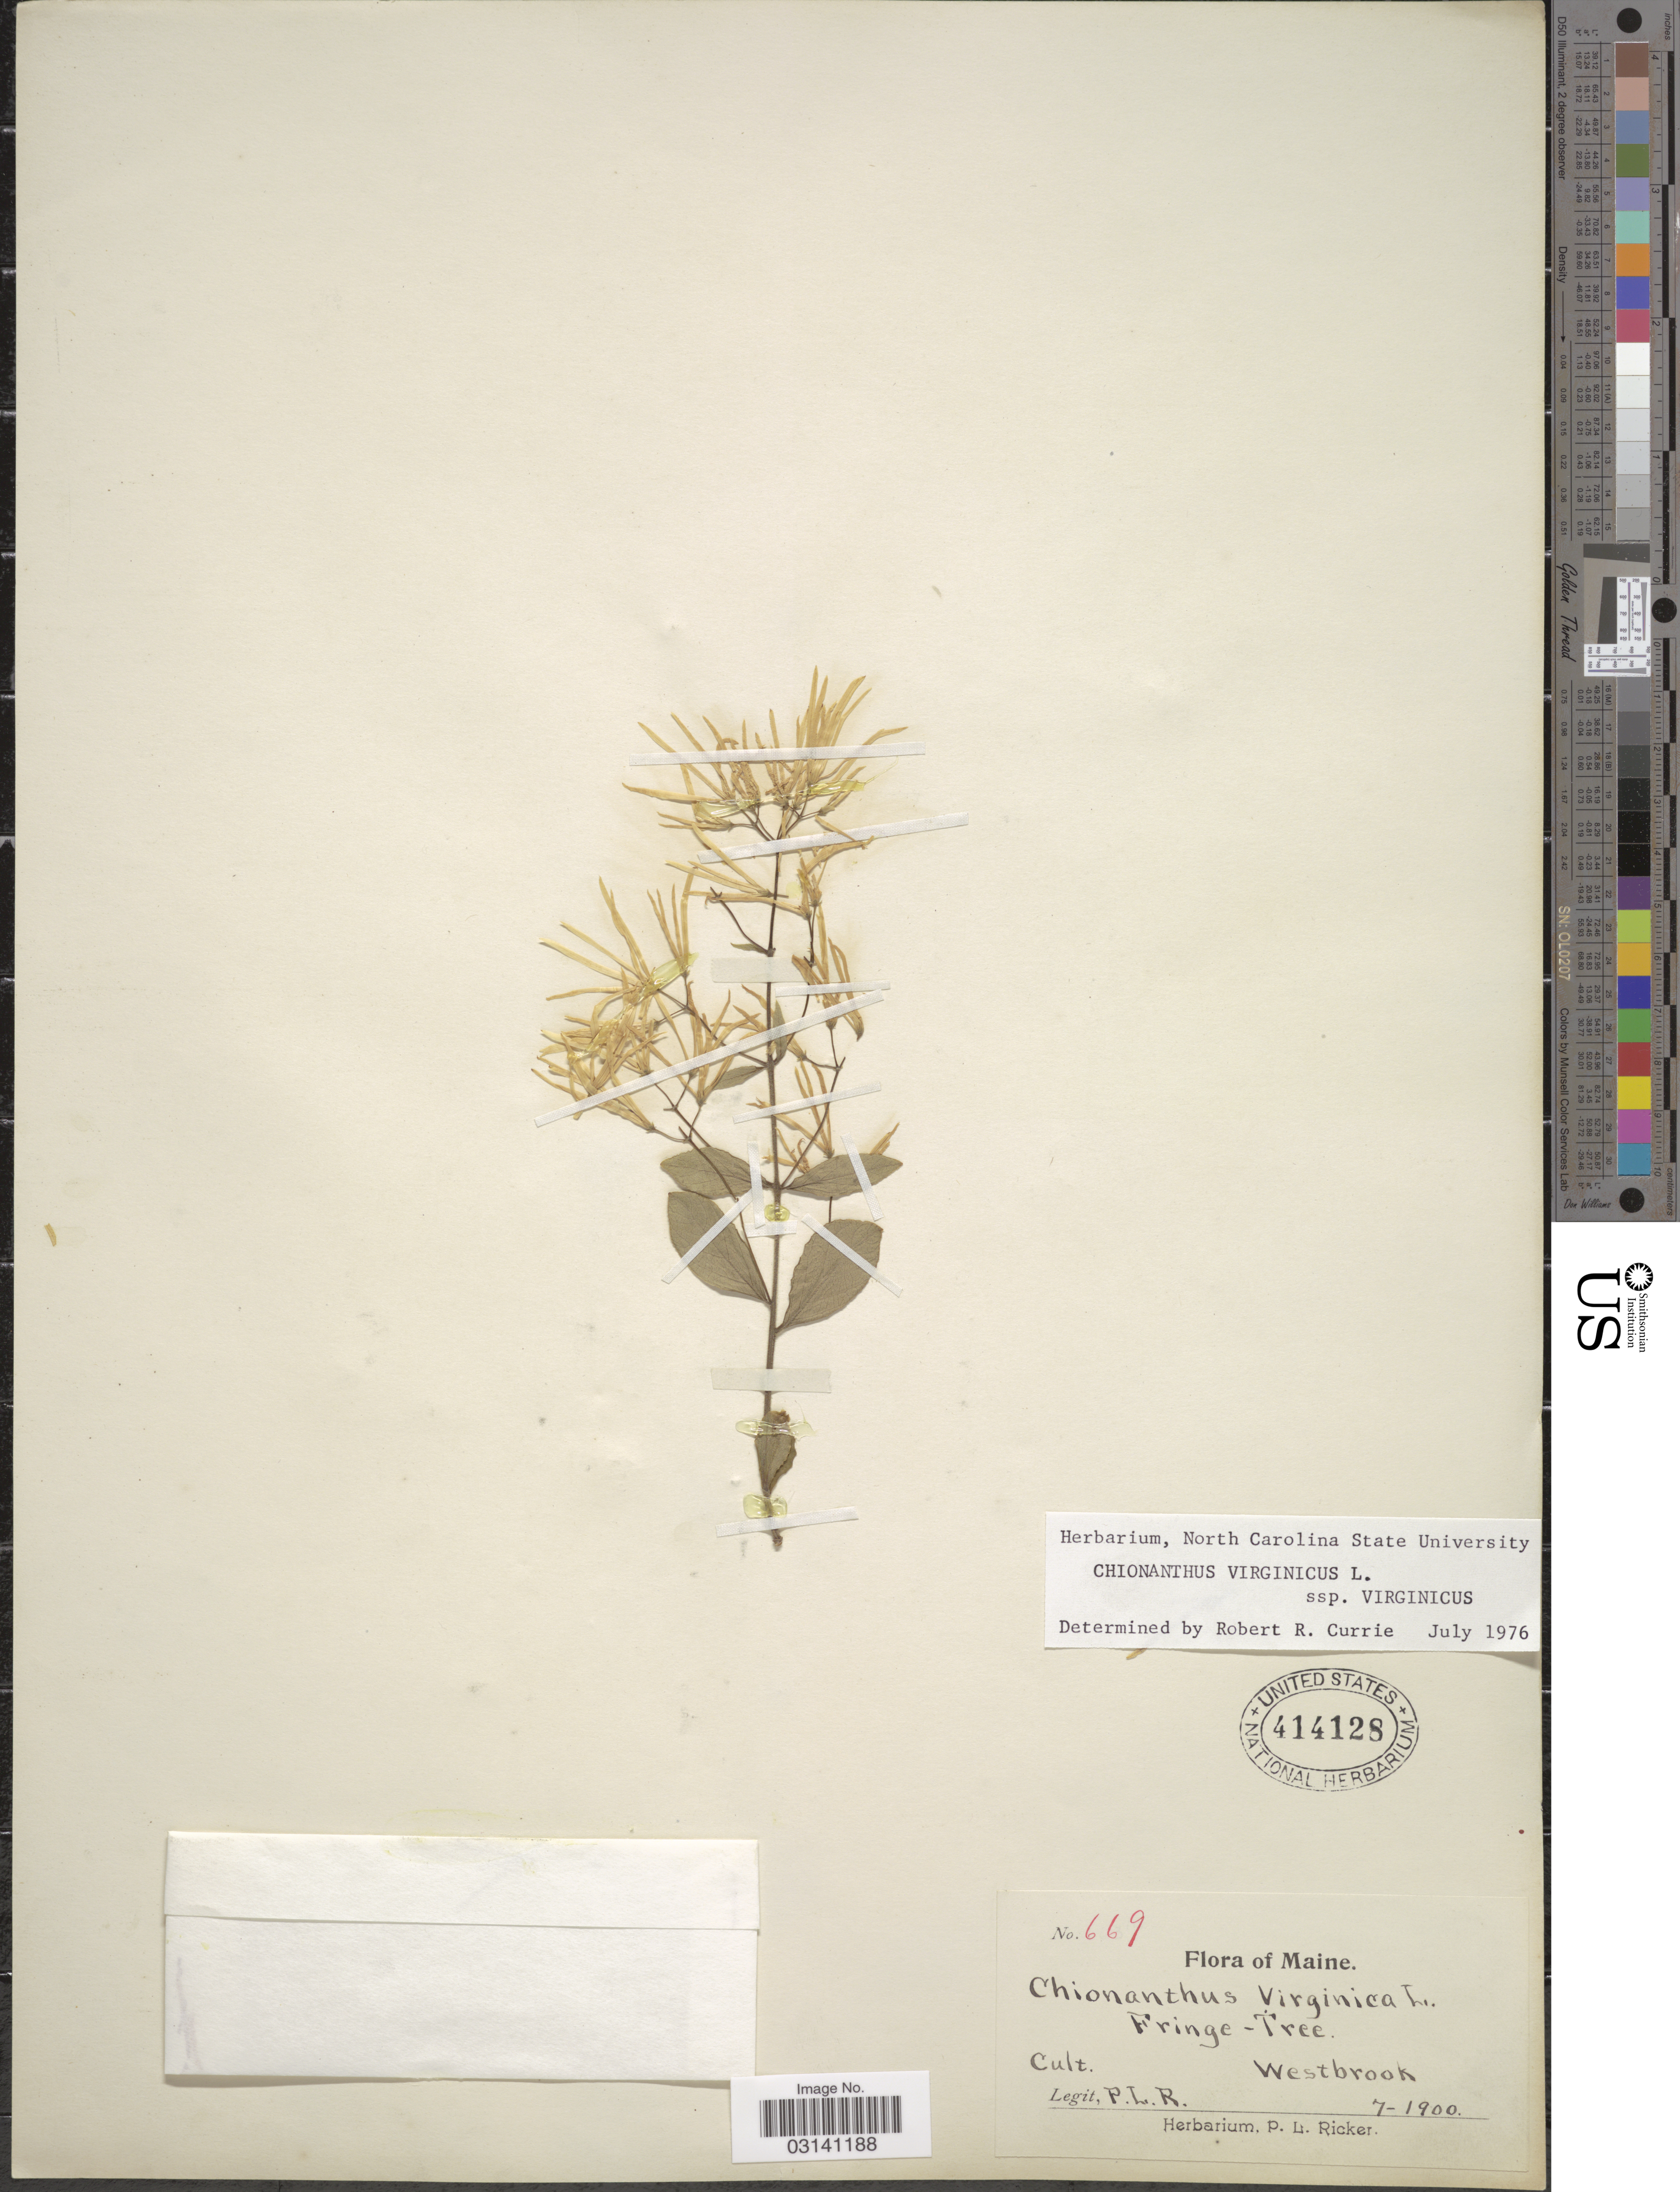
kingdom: Plantae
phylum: Tracheophyta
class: Magnoliopsida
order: Lamiales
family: Oleaceae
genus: Chionanthus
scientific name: Chionanthus virginicus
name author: L.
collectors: P. Ricker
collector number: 669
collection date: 1900-07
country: United States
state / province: Maine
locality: Westbrook.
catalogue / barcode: US 414128